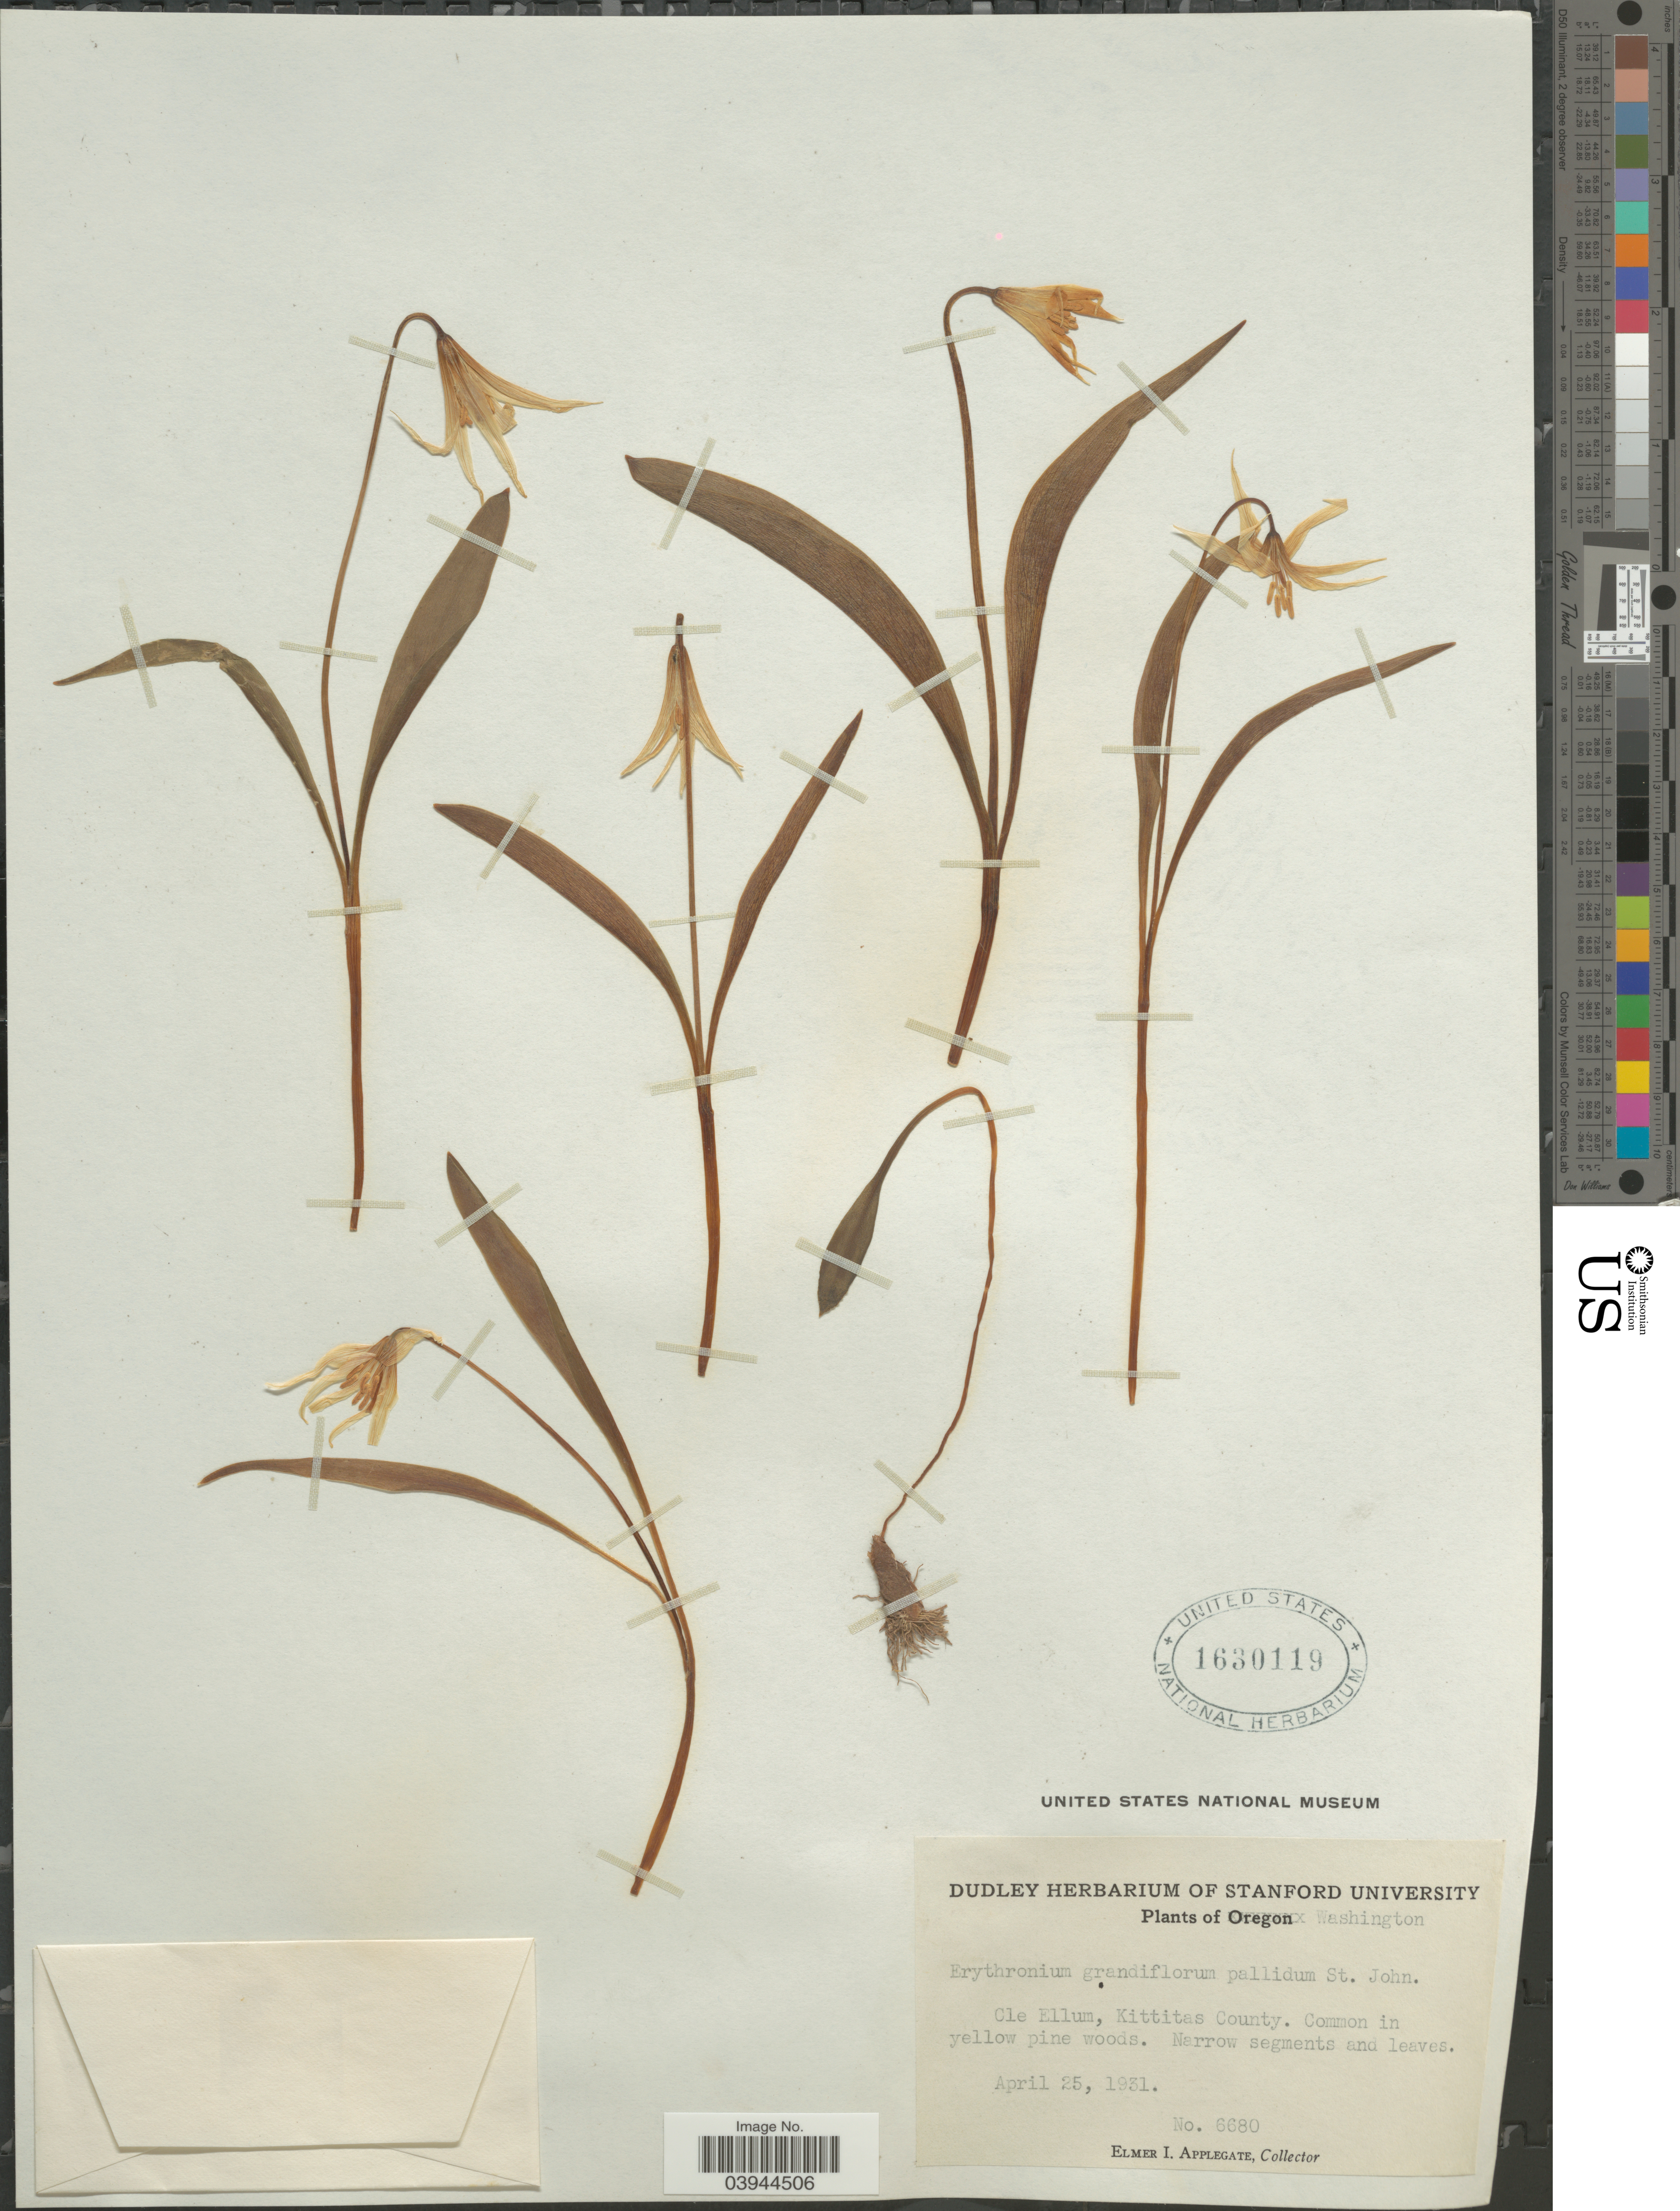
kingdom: Plantae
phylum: Tracheophyta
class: Liliopsida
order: Liliales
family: Liliaceae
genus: Erythronium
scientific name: Erythronium grandiflorum var. pallidum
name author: H. St. John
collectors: E. I. Applegate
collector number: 6680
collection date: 1931-04-25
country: United States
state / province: Washington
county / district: Kittitas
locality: Cle Elum, Kittitas County.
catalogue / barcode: US 1630119